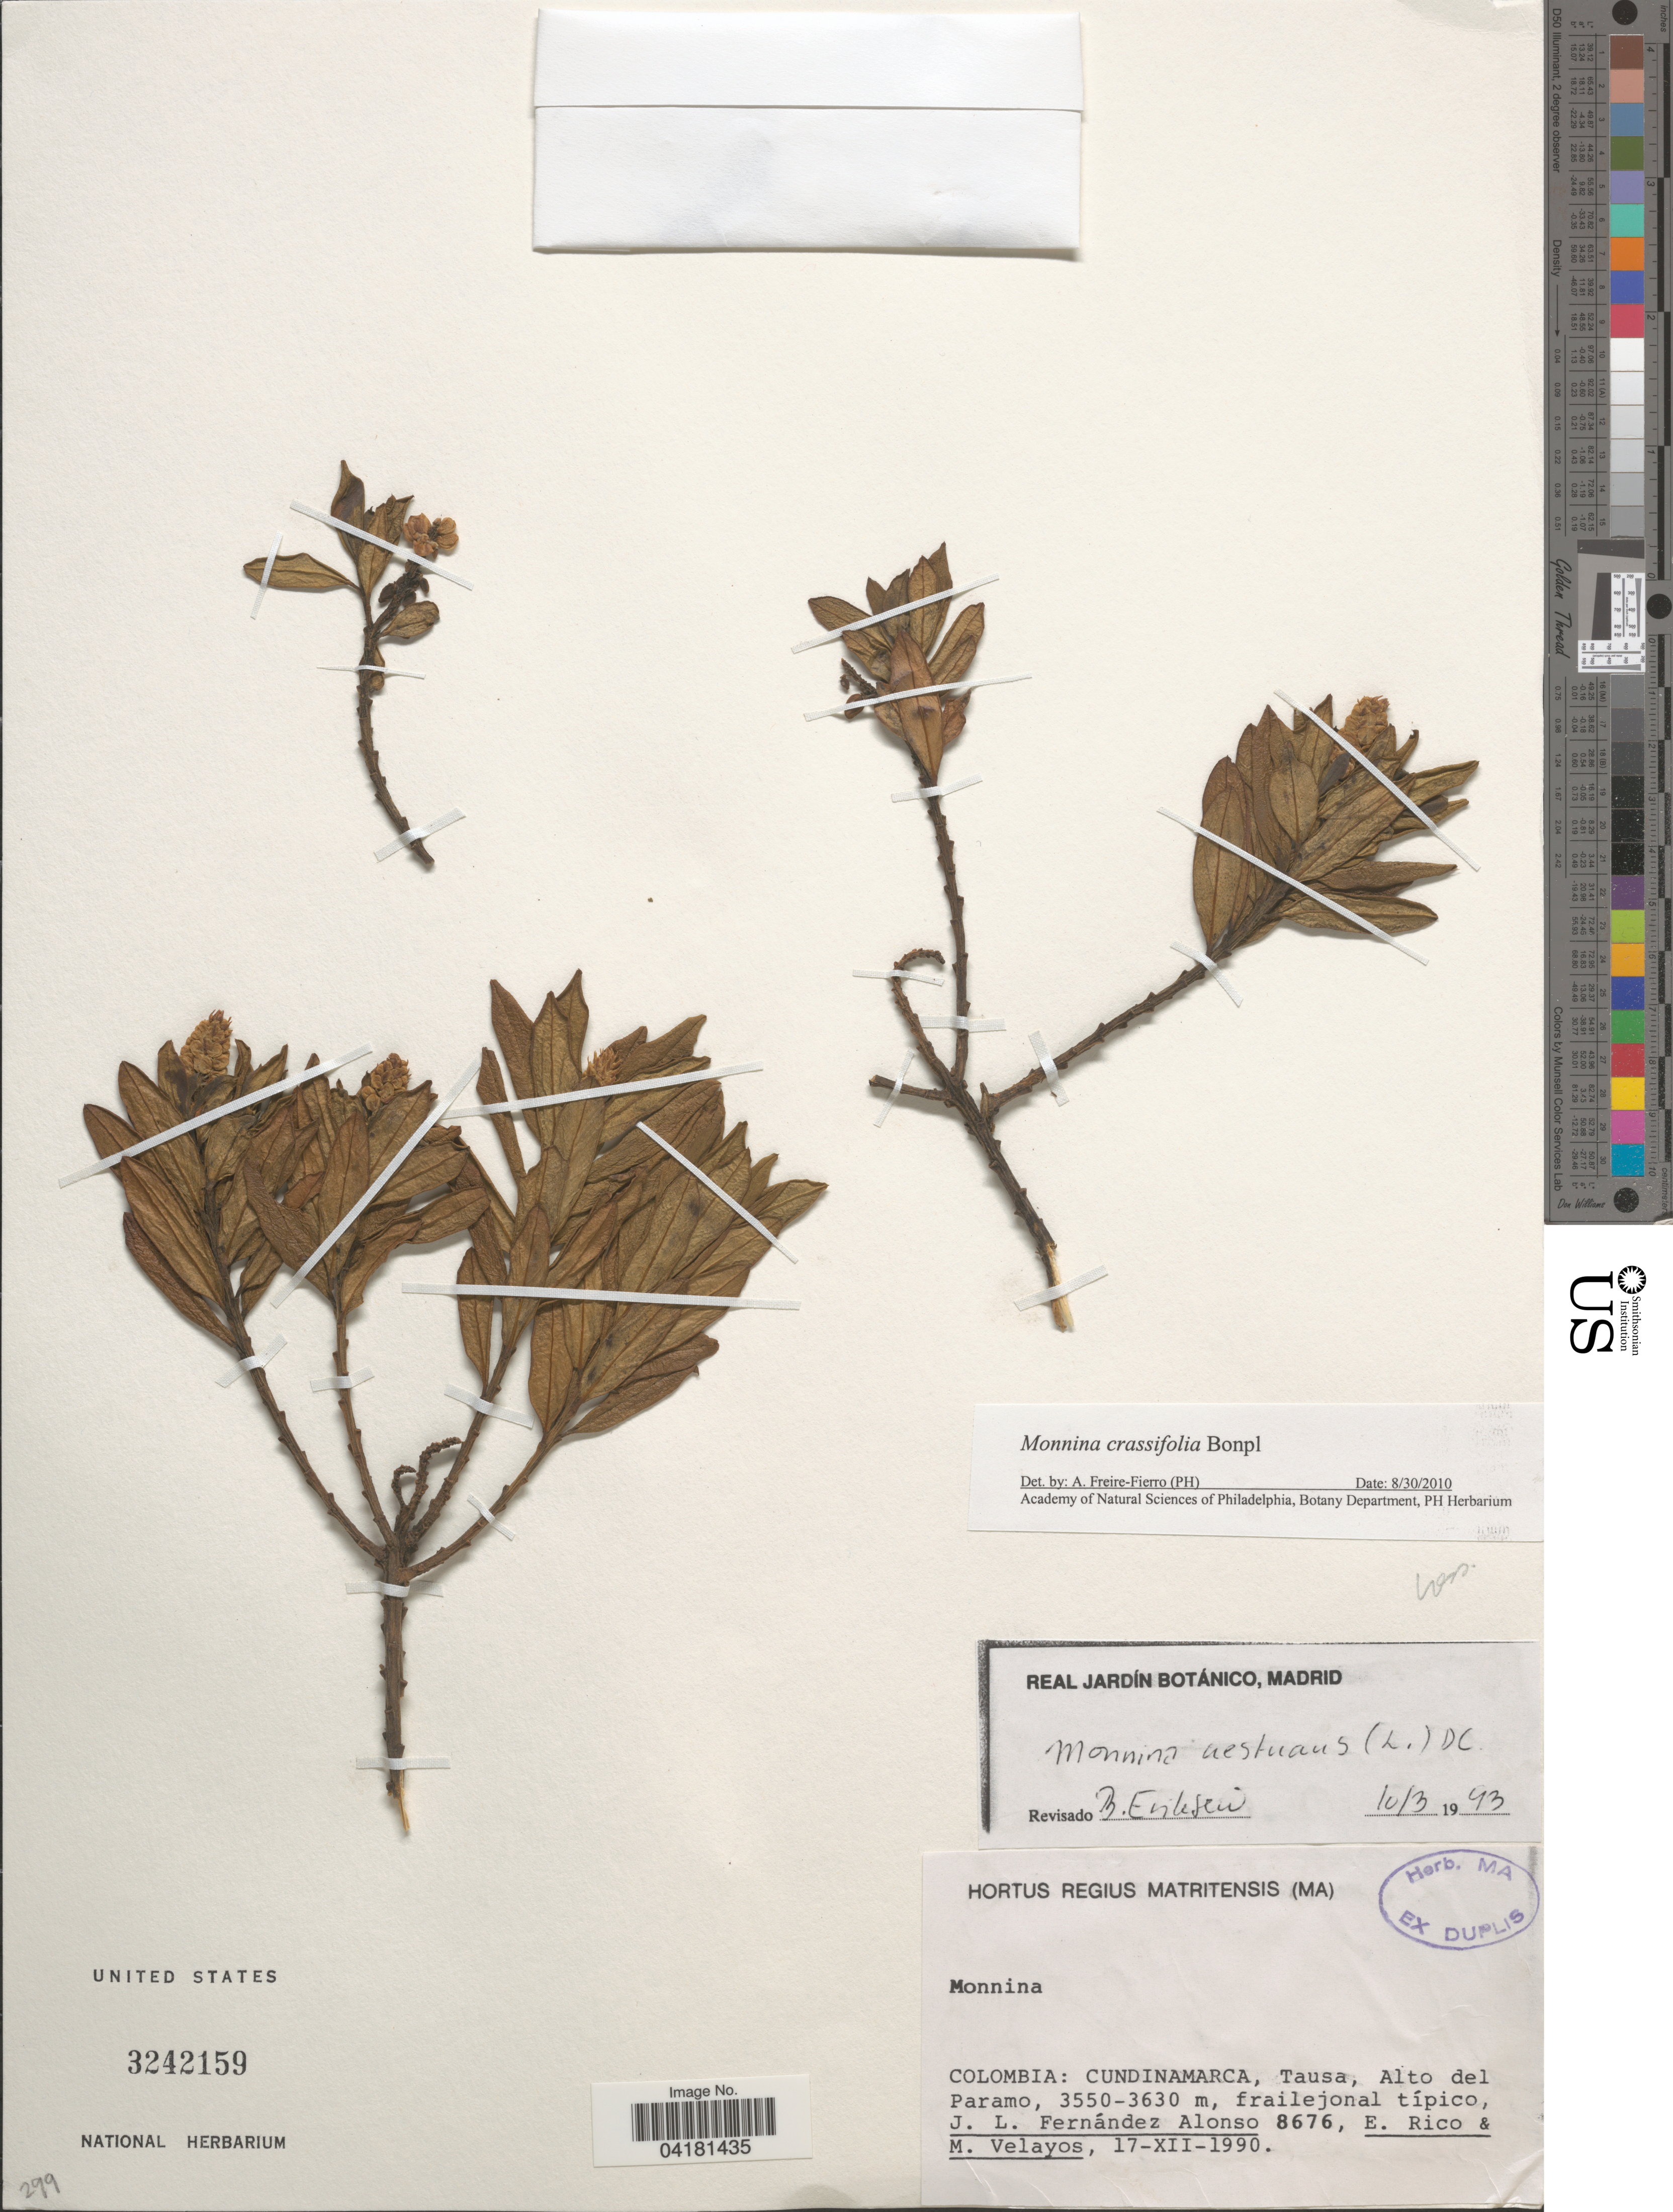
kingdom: Plantae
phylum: Tracheophyta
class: Magnoliopsida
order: Fabales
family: Polygalaceae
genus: Monnina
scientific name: Monnina crassifolia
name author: (Bonpl.) Kunth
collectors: E. Rico, J. Fernandez-Alonso, E. Rico & M. Velayos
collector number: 8676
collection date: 1990-12-17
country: Colombia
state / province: Cundinamarca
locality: Tausa, Alto del Paramo.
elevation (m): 3550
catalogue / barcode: US 3242159